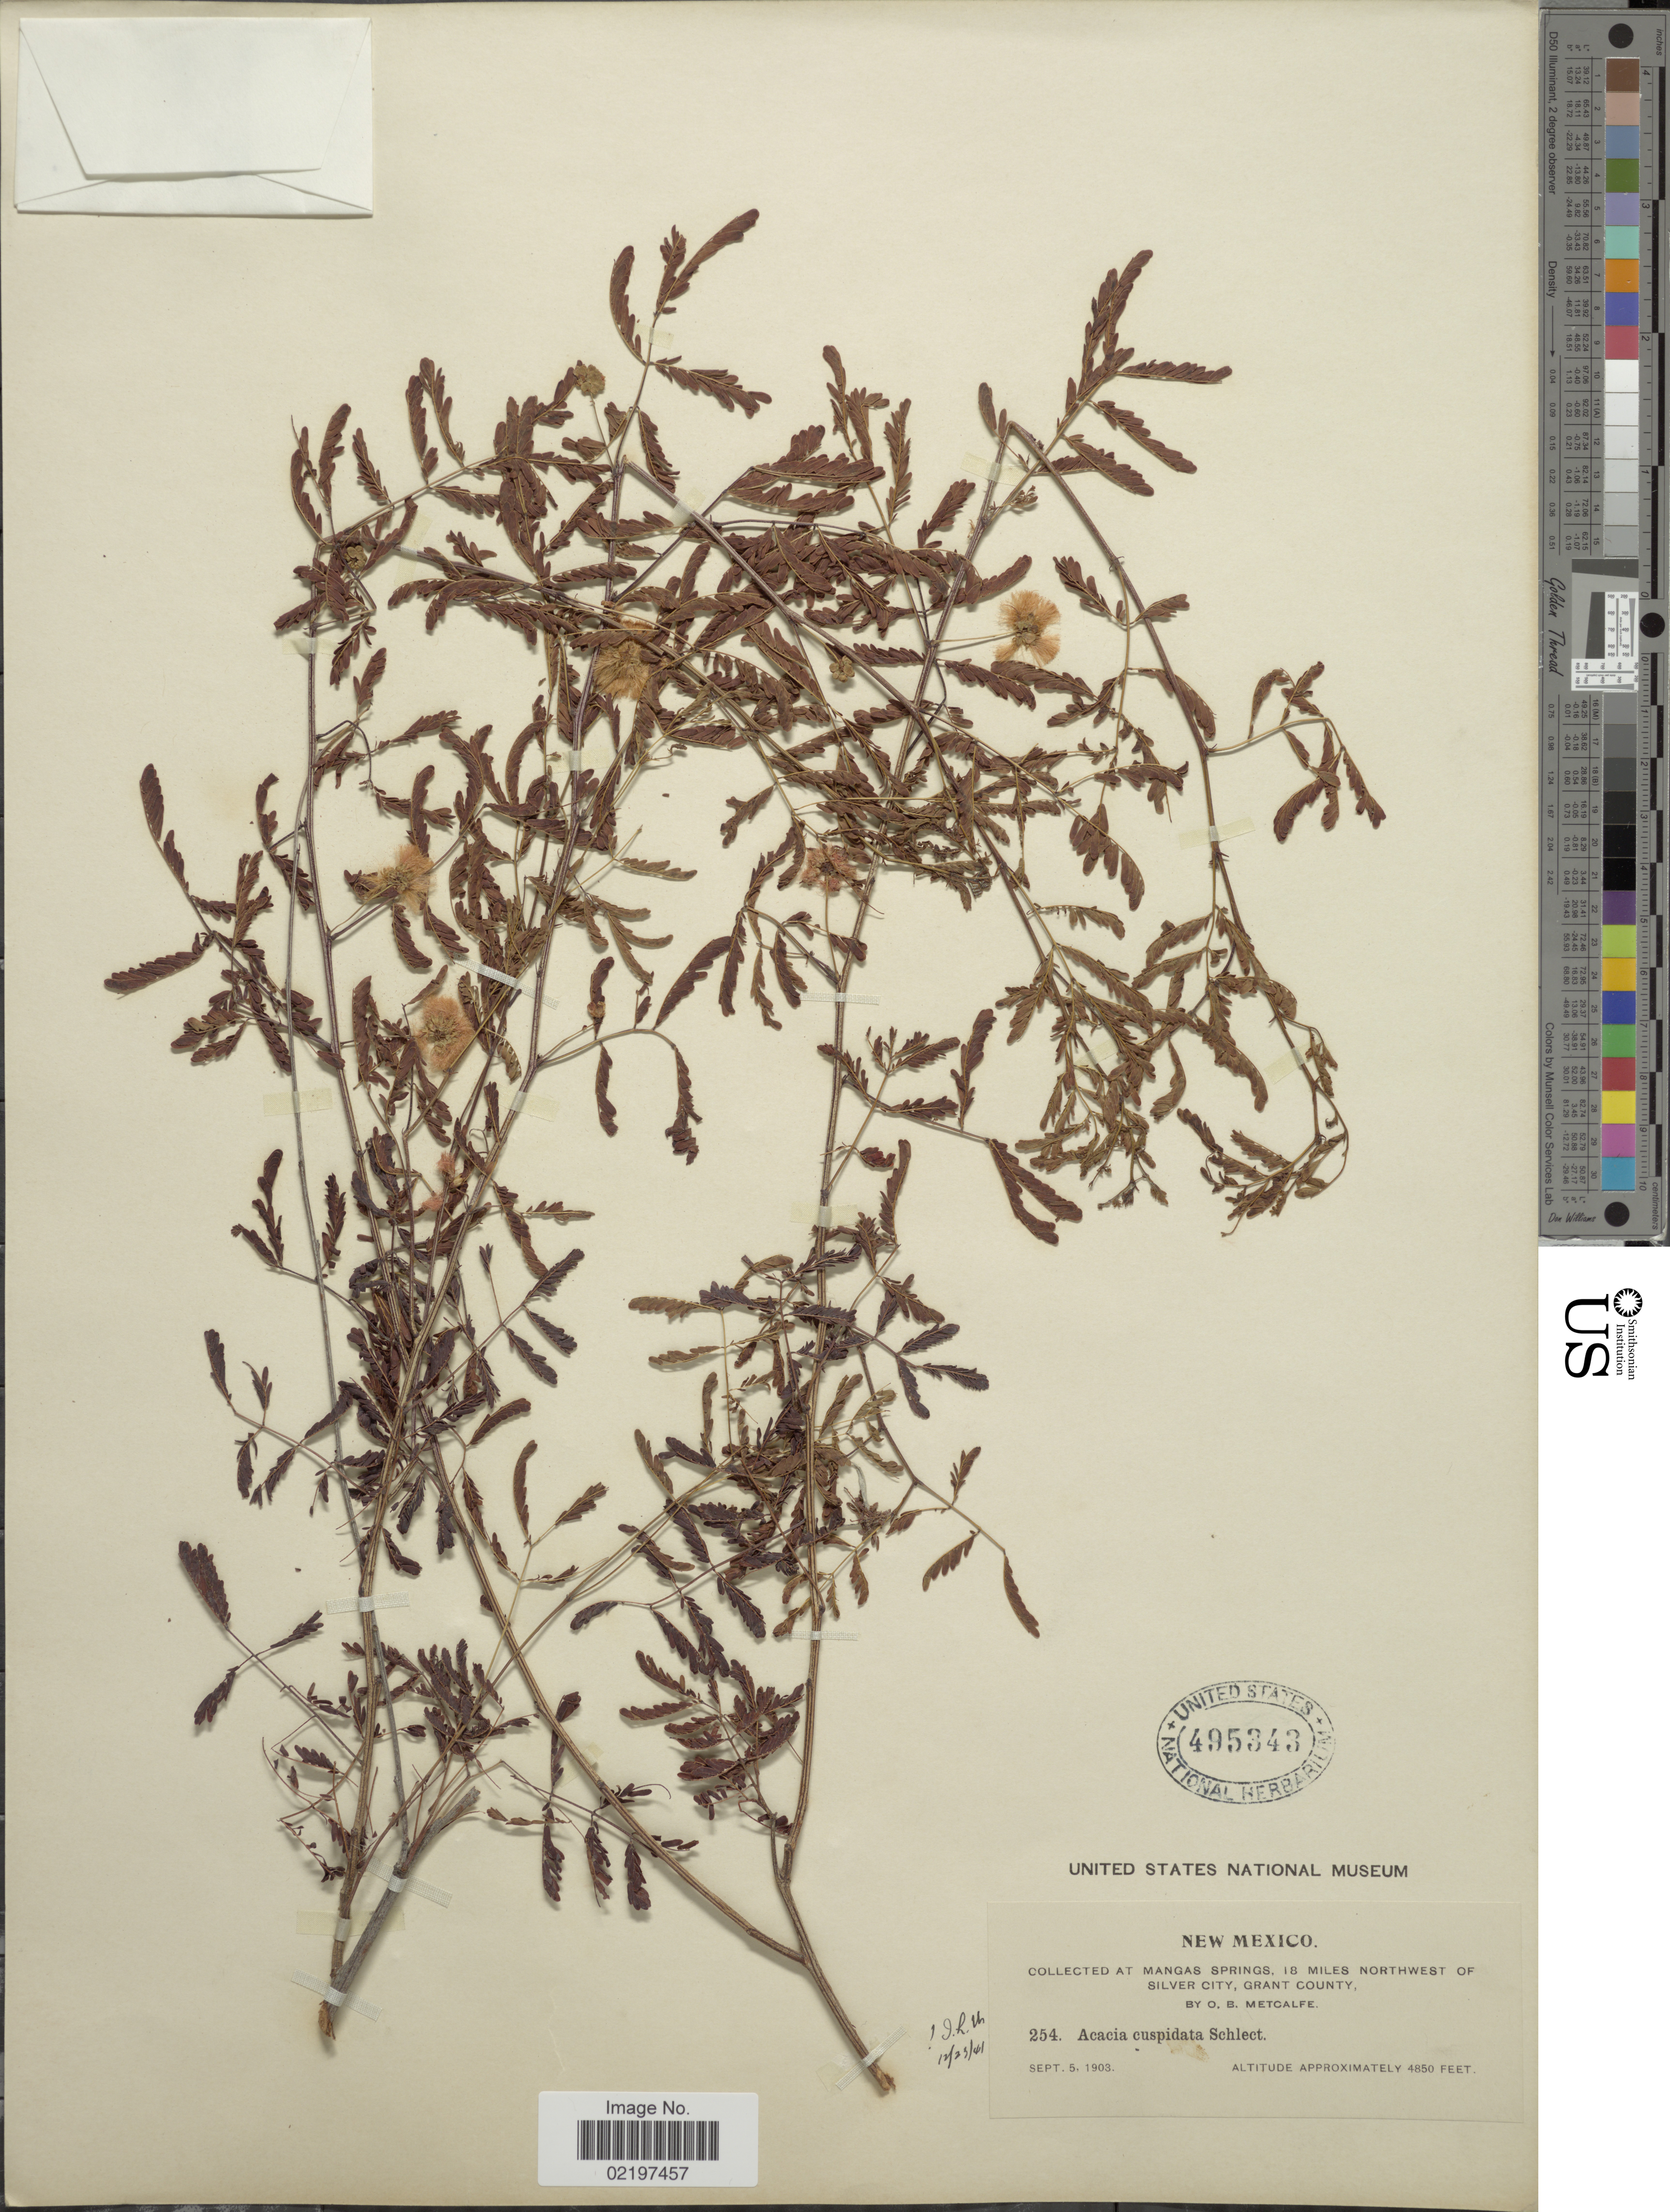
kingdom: Plantae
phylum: Tracheophyta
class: Magnoliopsida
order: Fabales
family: Fabaceae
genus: Acaciella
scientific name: Acaciella angustissima var. texensis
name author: (Nutt. ex Torr. & A. Gray) L. Rico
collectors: O. B. Metcalfe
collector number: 254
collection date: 1903-09-05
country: United States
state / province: New Mexico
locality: Mangas Springs, 18 miles northwest of Silver City, Grant County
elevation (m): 1478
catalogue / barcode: US 495343